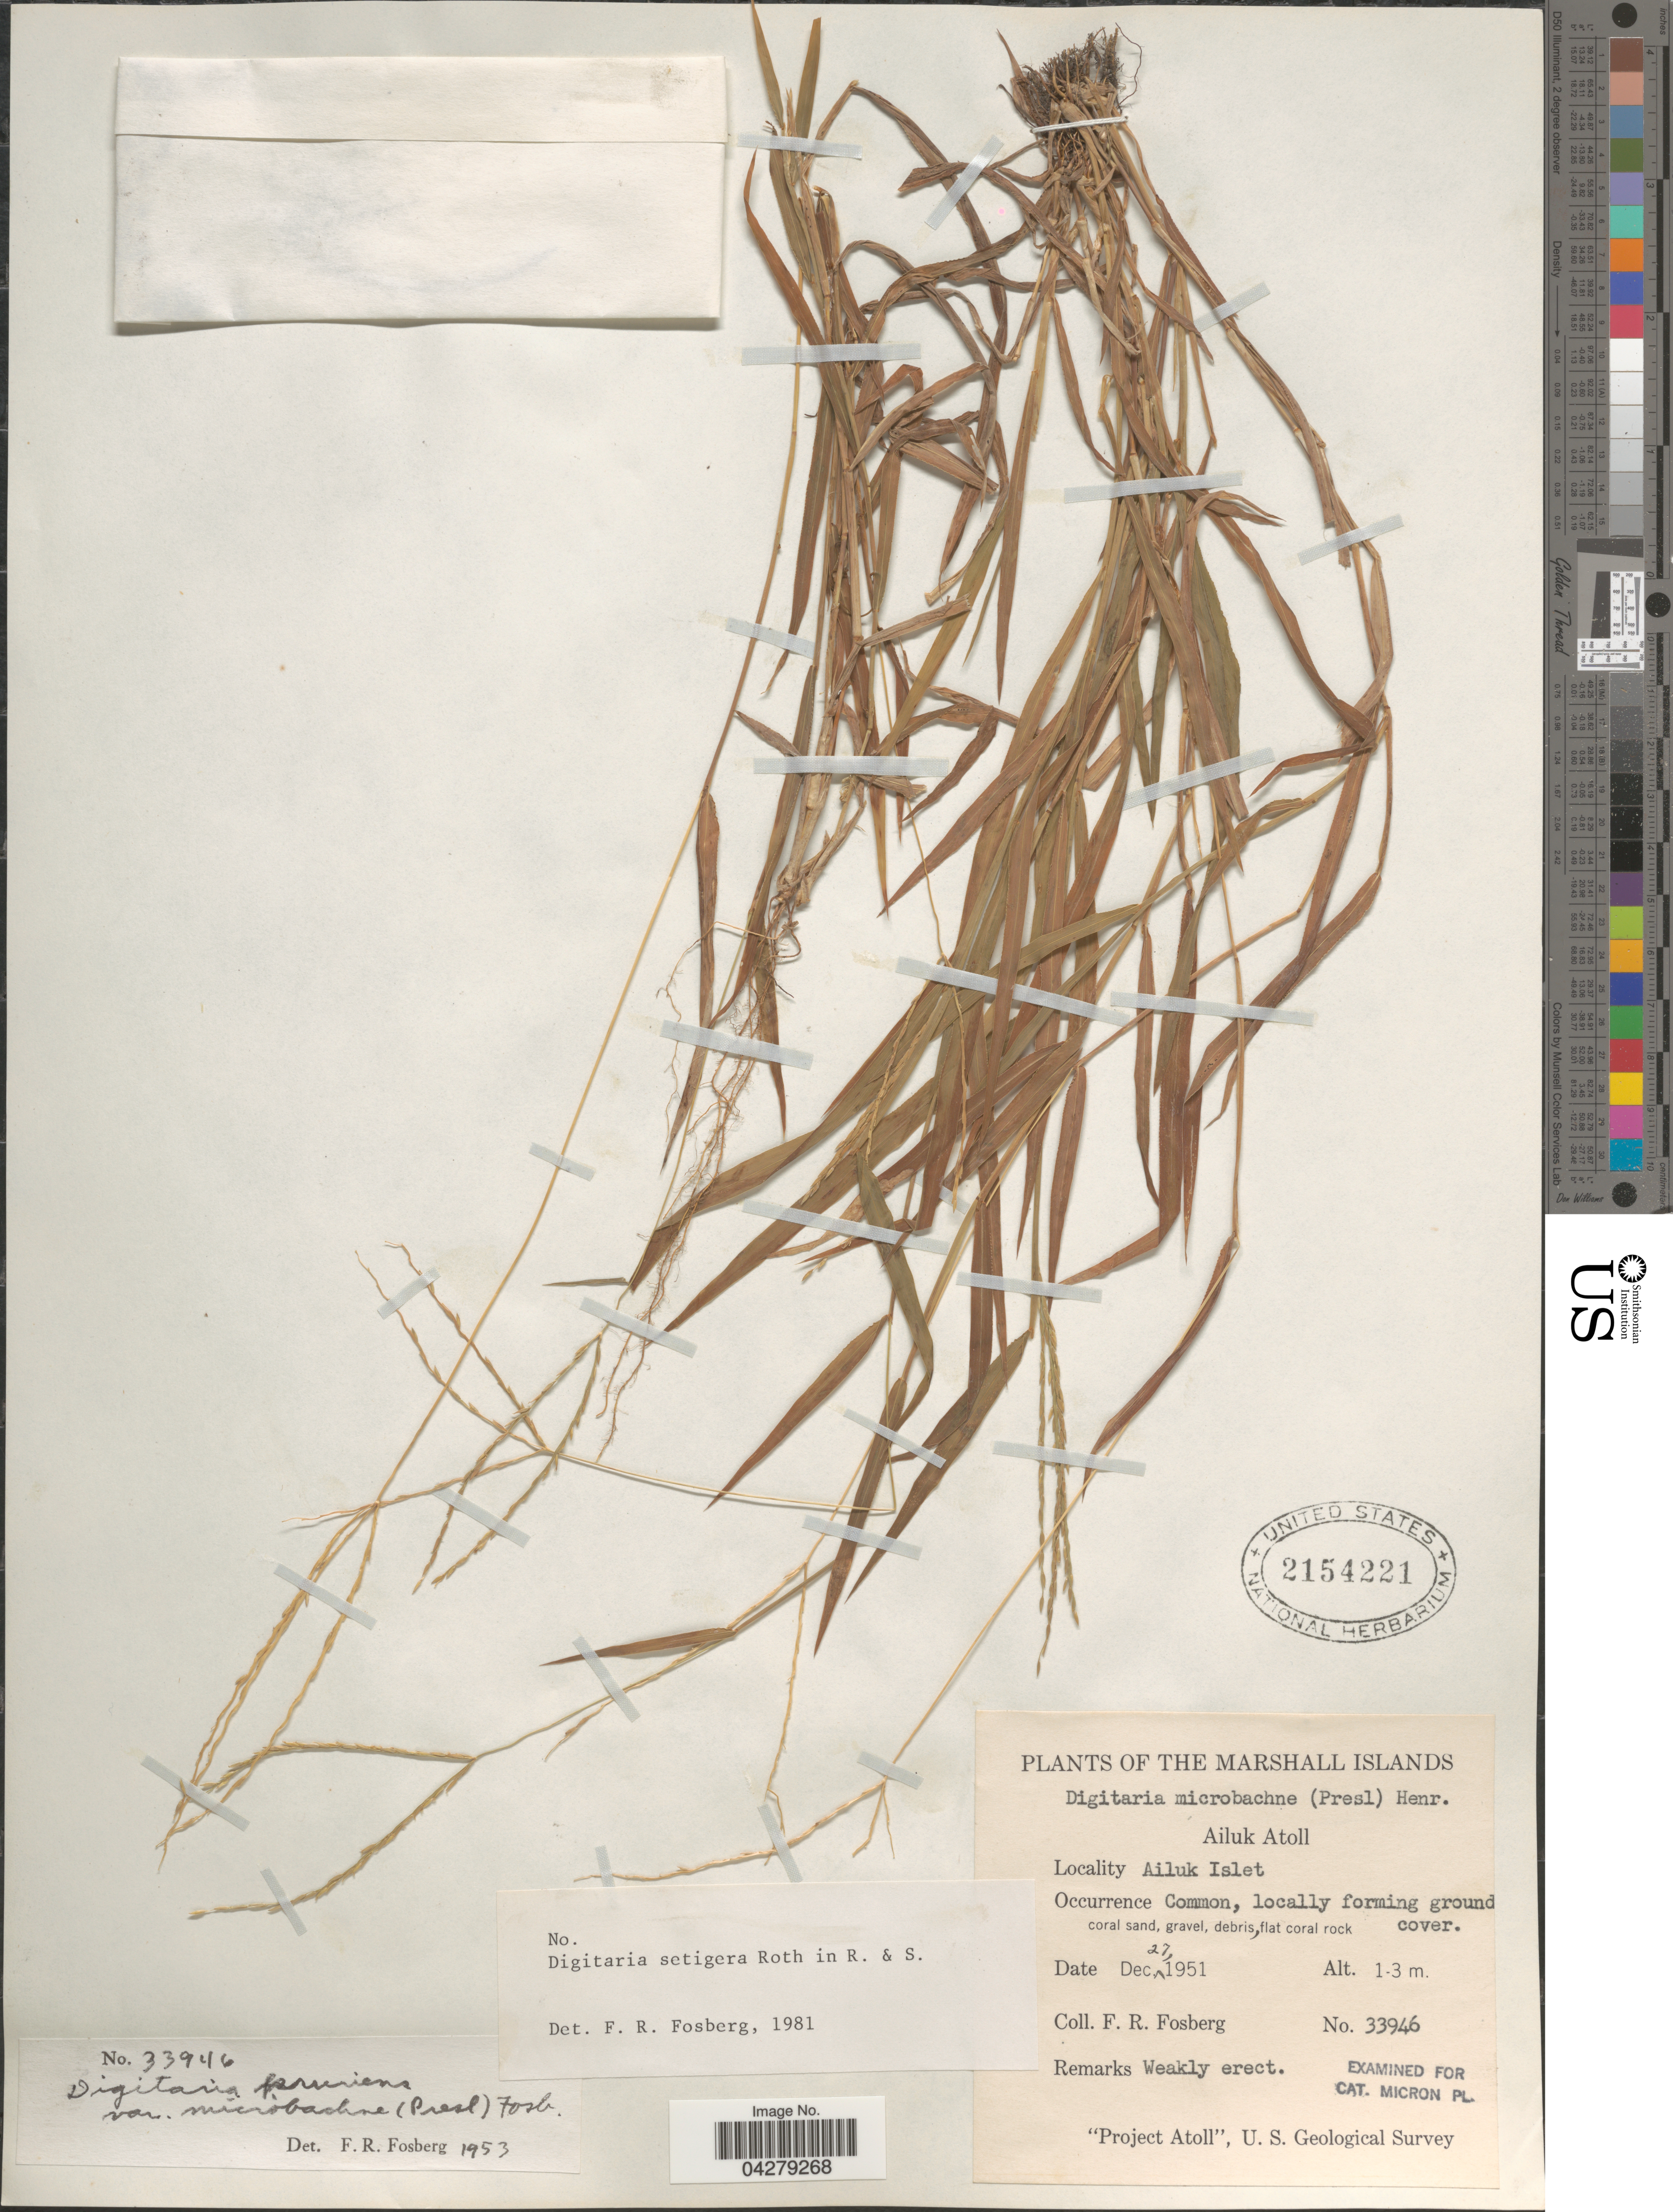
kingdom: Plantae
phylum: Tracheophyta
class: Liliopsida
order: Poales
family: Poaceae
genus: Digitaria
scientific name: Digitaria setigera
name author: Roth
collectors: F. R. Fosberg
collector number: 33946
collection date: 1951-12-27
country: Marshall Islands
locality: Ailuk Atoll. Ailuk Islet. "Project Atoll", U. S. Geological Survey.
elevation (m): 1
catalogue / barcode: US 2154221